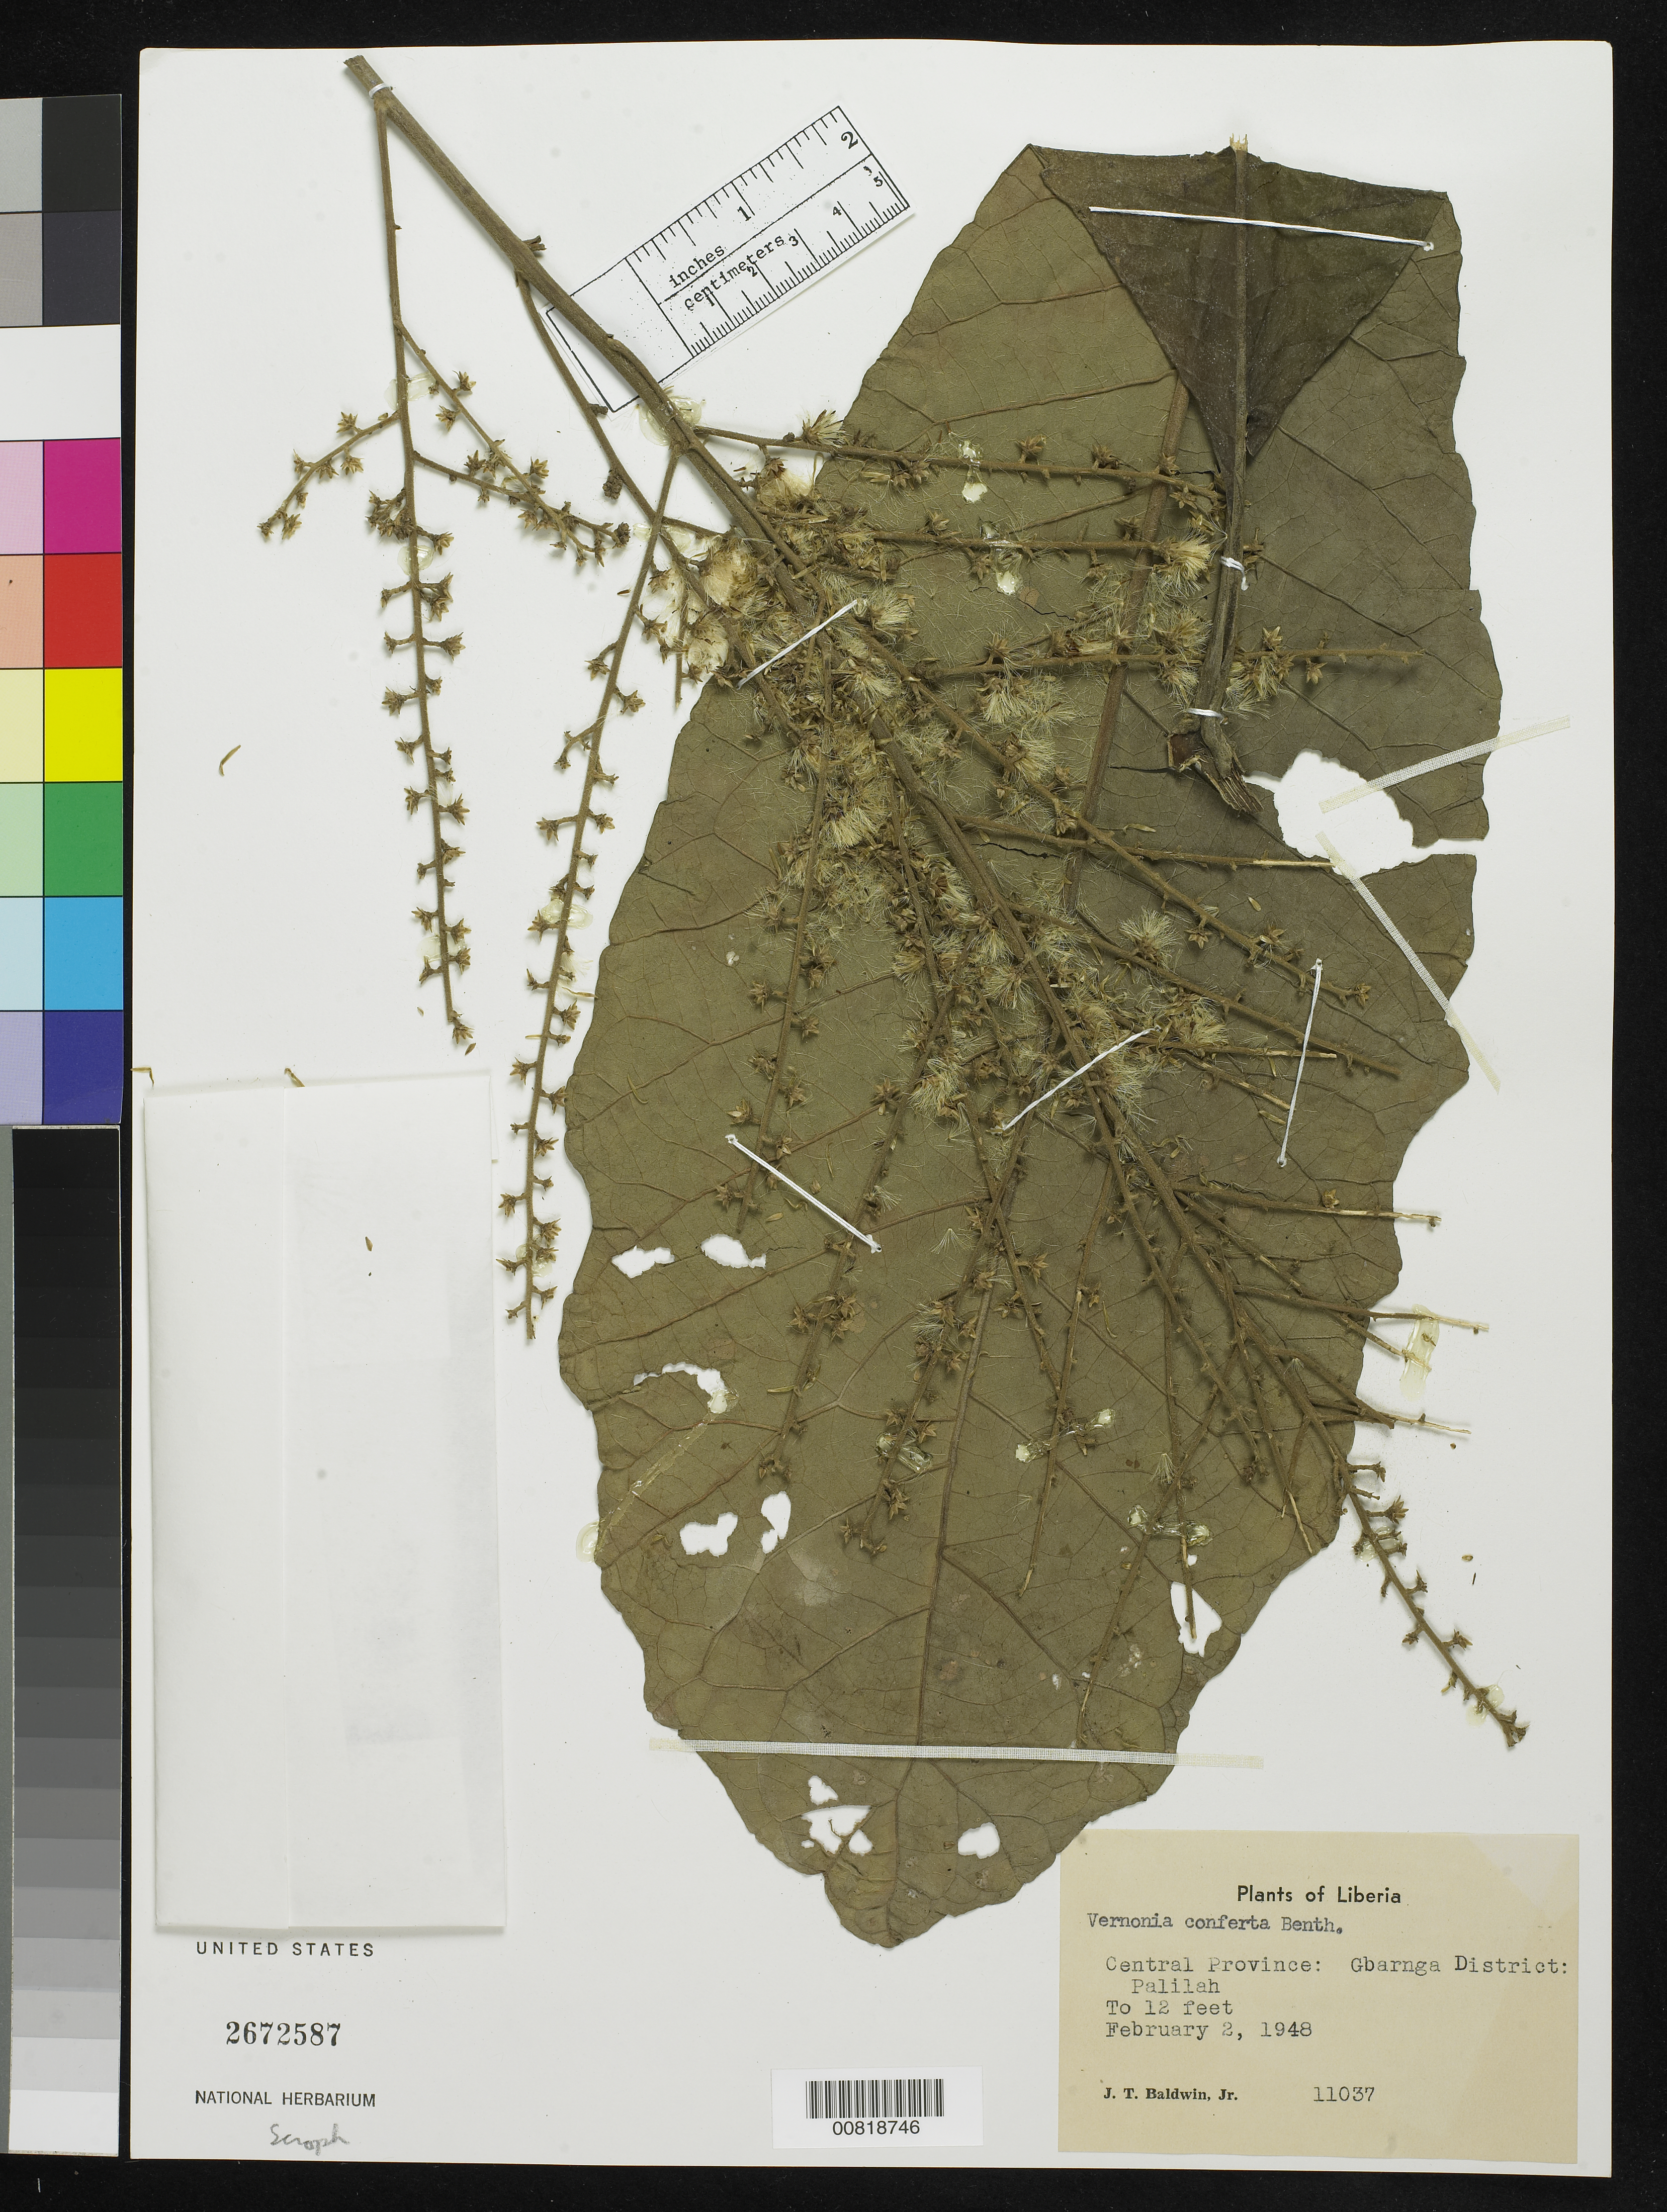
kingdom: Plantae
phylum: Tracheophyta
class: Magnoliopsida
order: Asterales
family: Asteraceae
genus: Vernonia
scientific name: Vernonia conferta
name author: Benth.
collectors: J. T. Baldwin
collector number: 11037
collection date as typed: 2 Feb 1948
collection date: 1948-02-02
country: Liberia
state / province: Bong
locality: Central Province: Gbarnga District, Palilah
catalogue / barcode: US 2672587